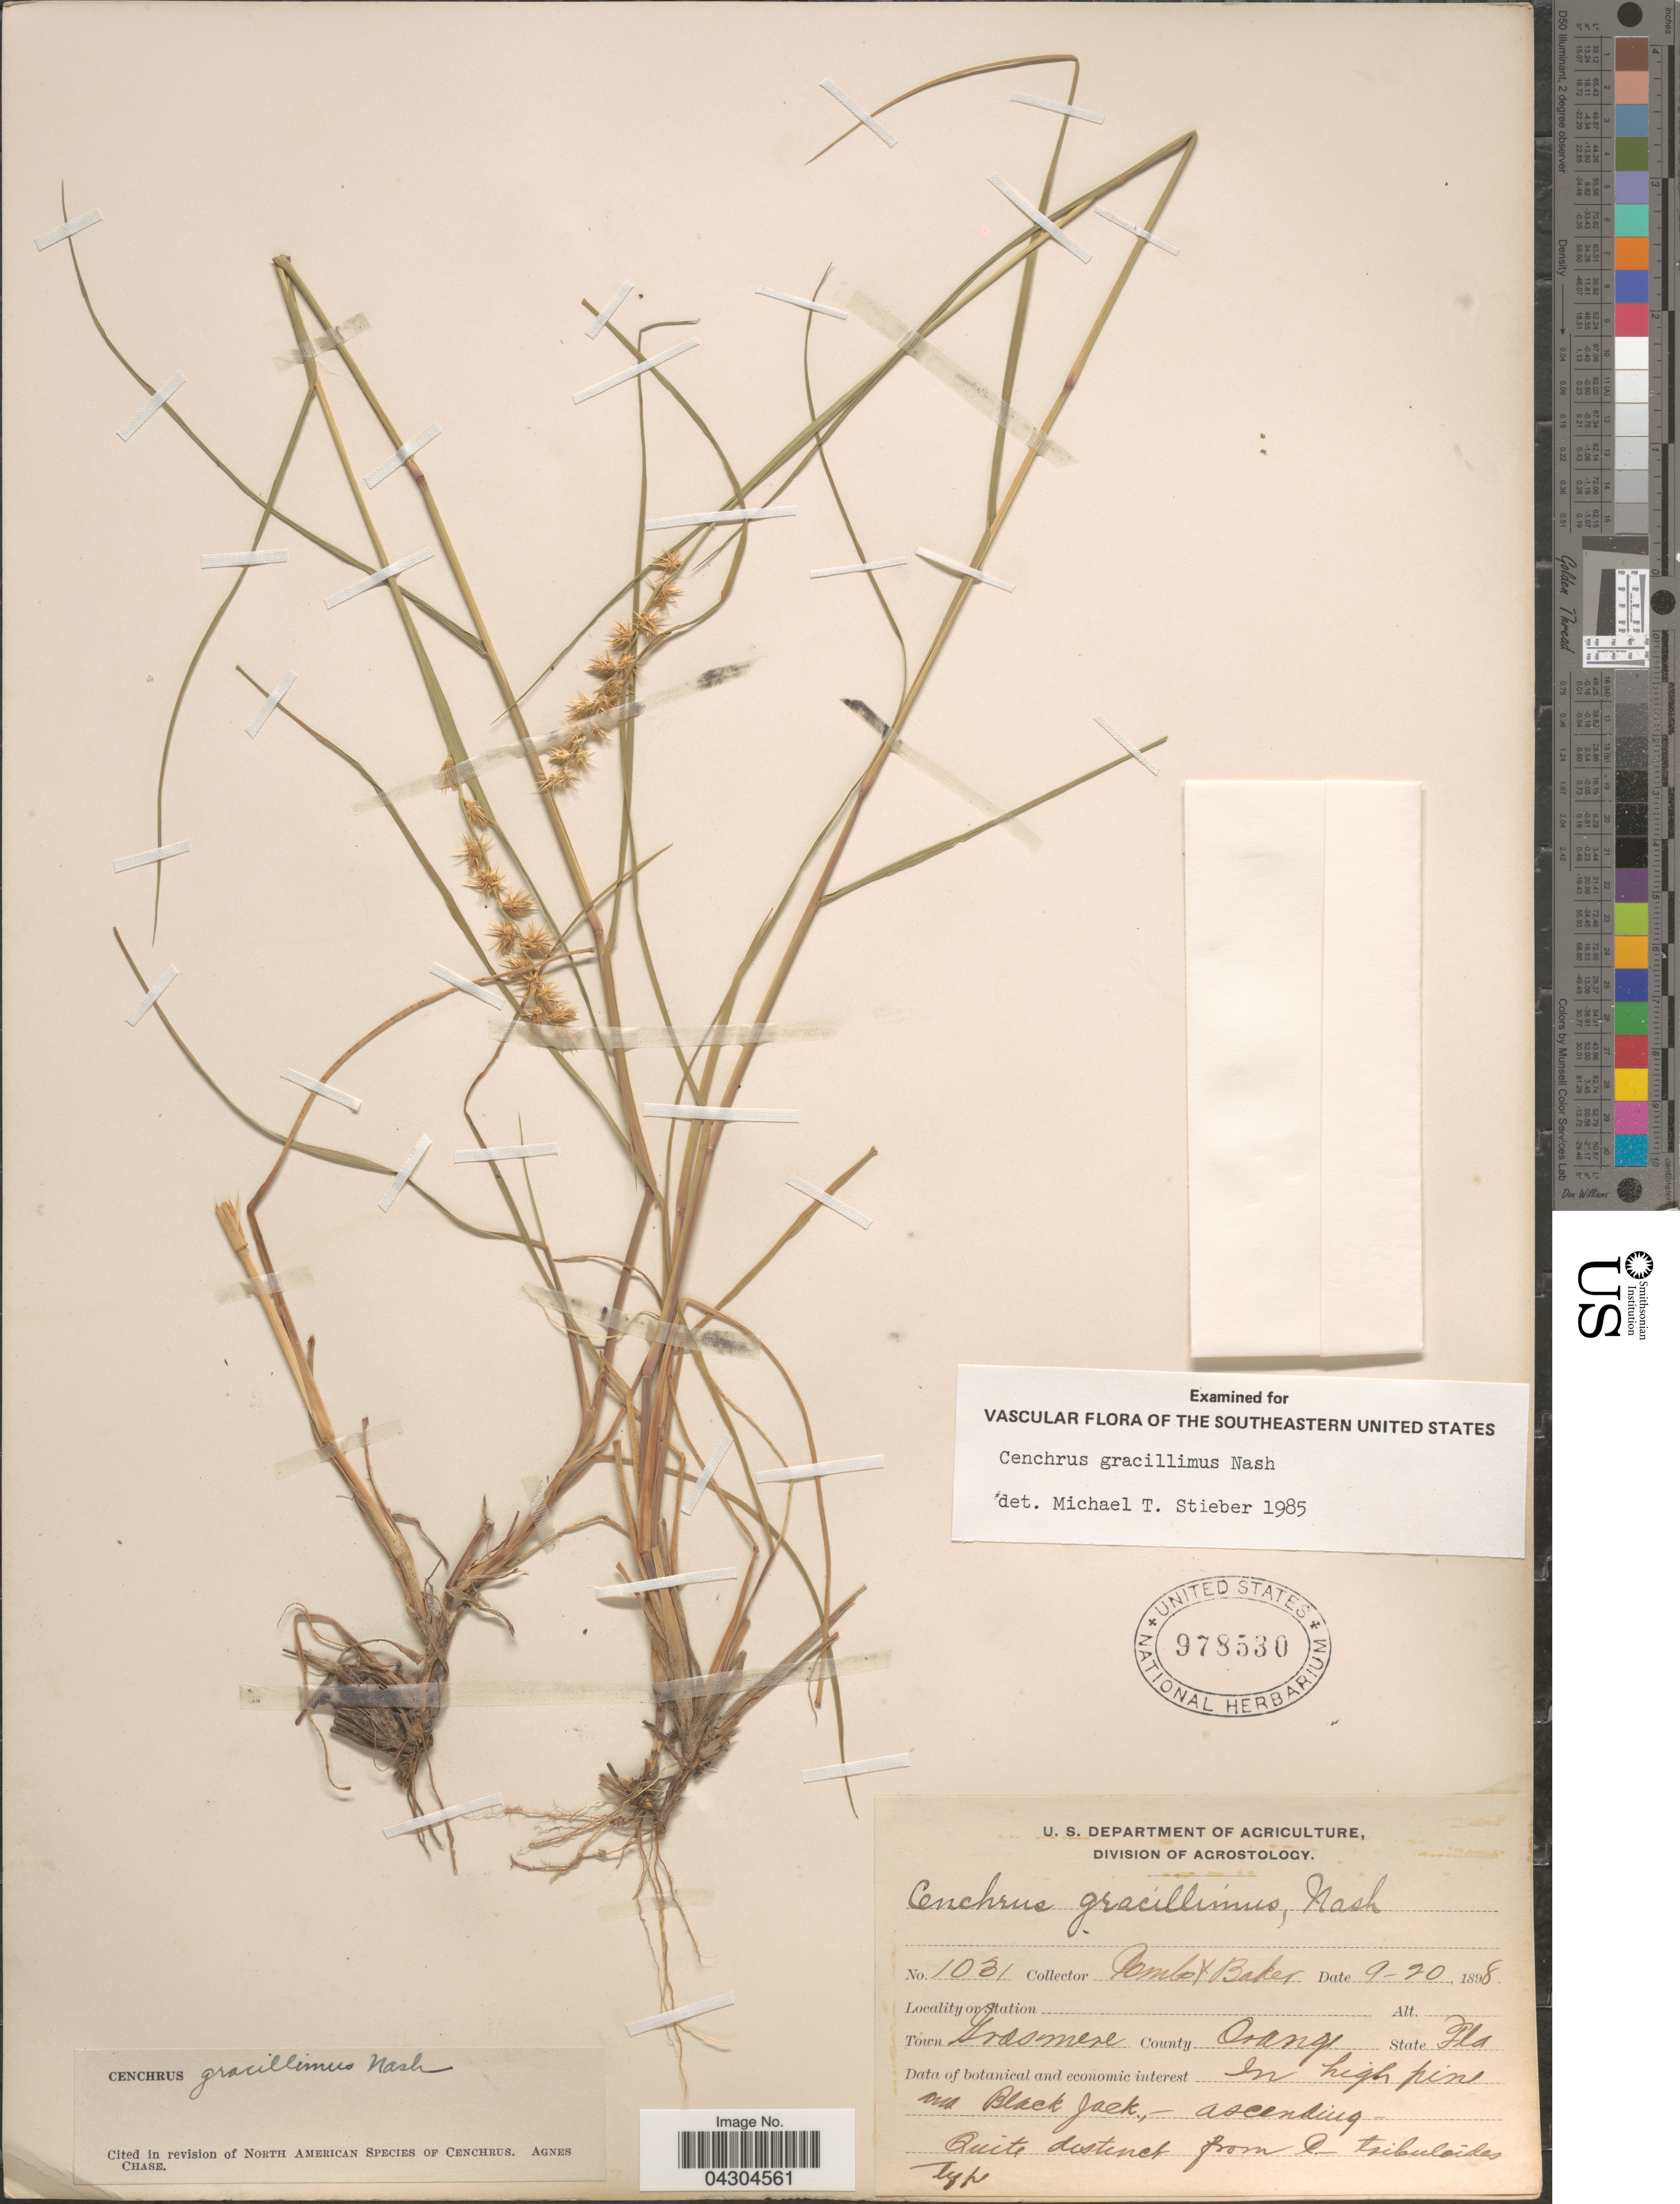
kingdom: Plantae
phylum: Tracheophyta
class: Liliopsida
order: Poales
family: Poaceae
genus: Cenchrus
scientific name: Cenchrus gracillimus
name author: Nash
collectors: -. Combs & -- Baker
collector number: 1031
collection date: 1898-09-20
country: United States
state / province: Florida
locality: Town Grasmere. County Orange.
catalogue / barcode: US 978530